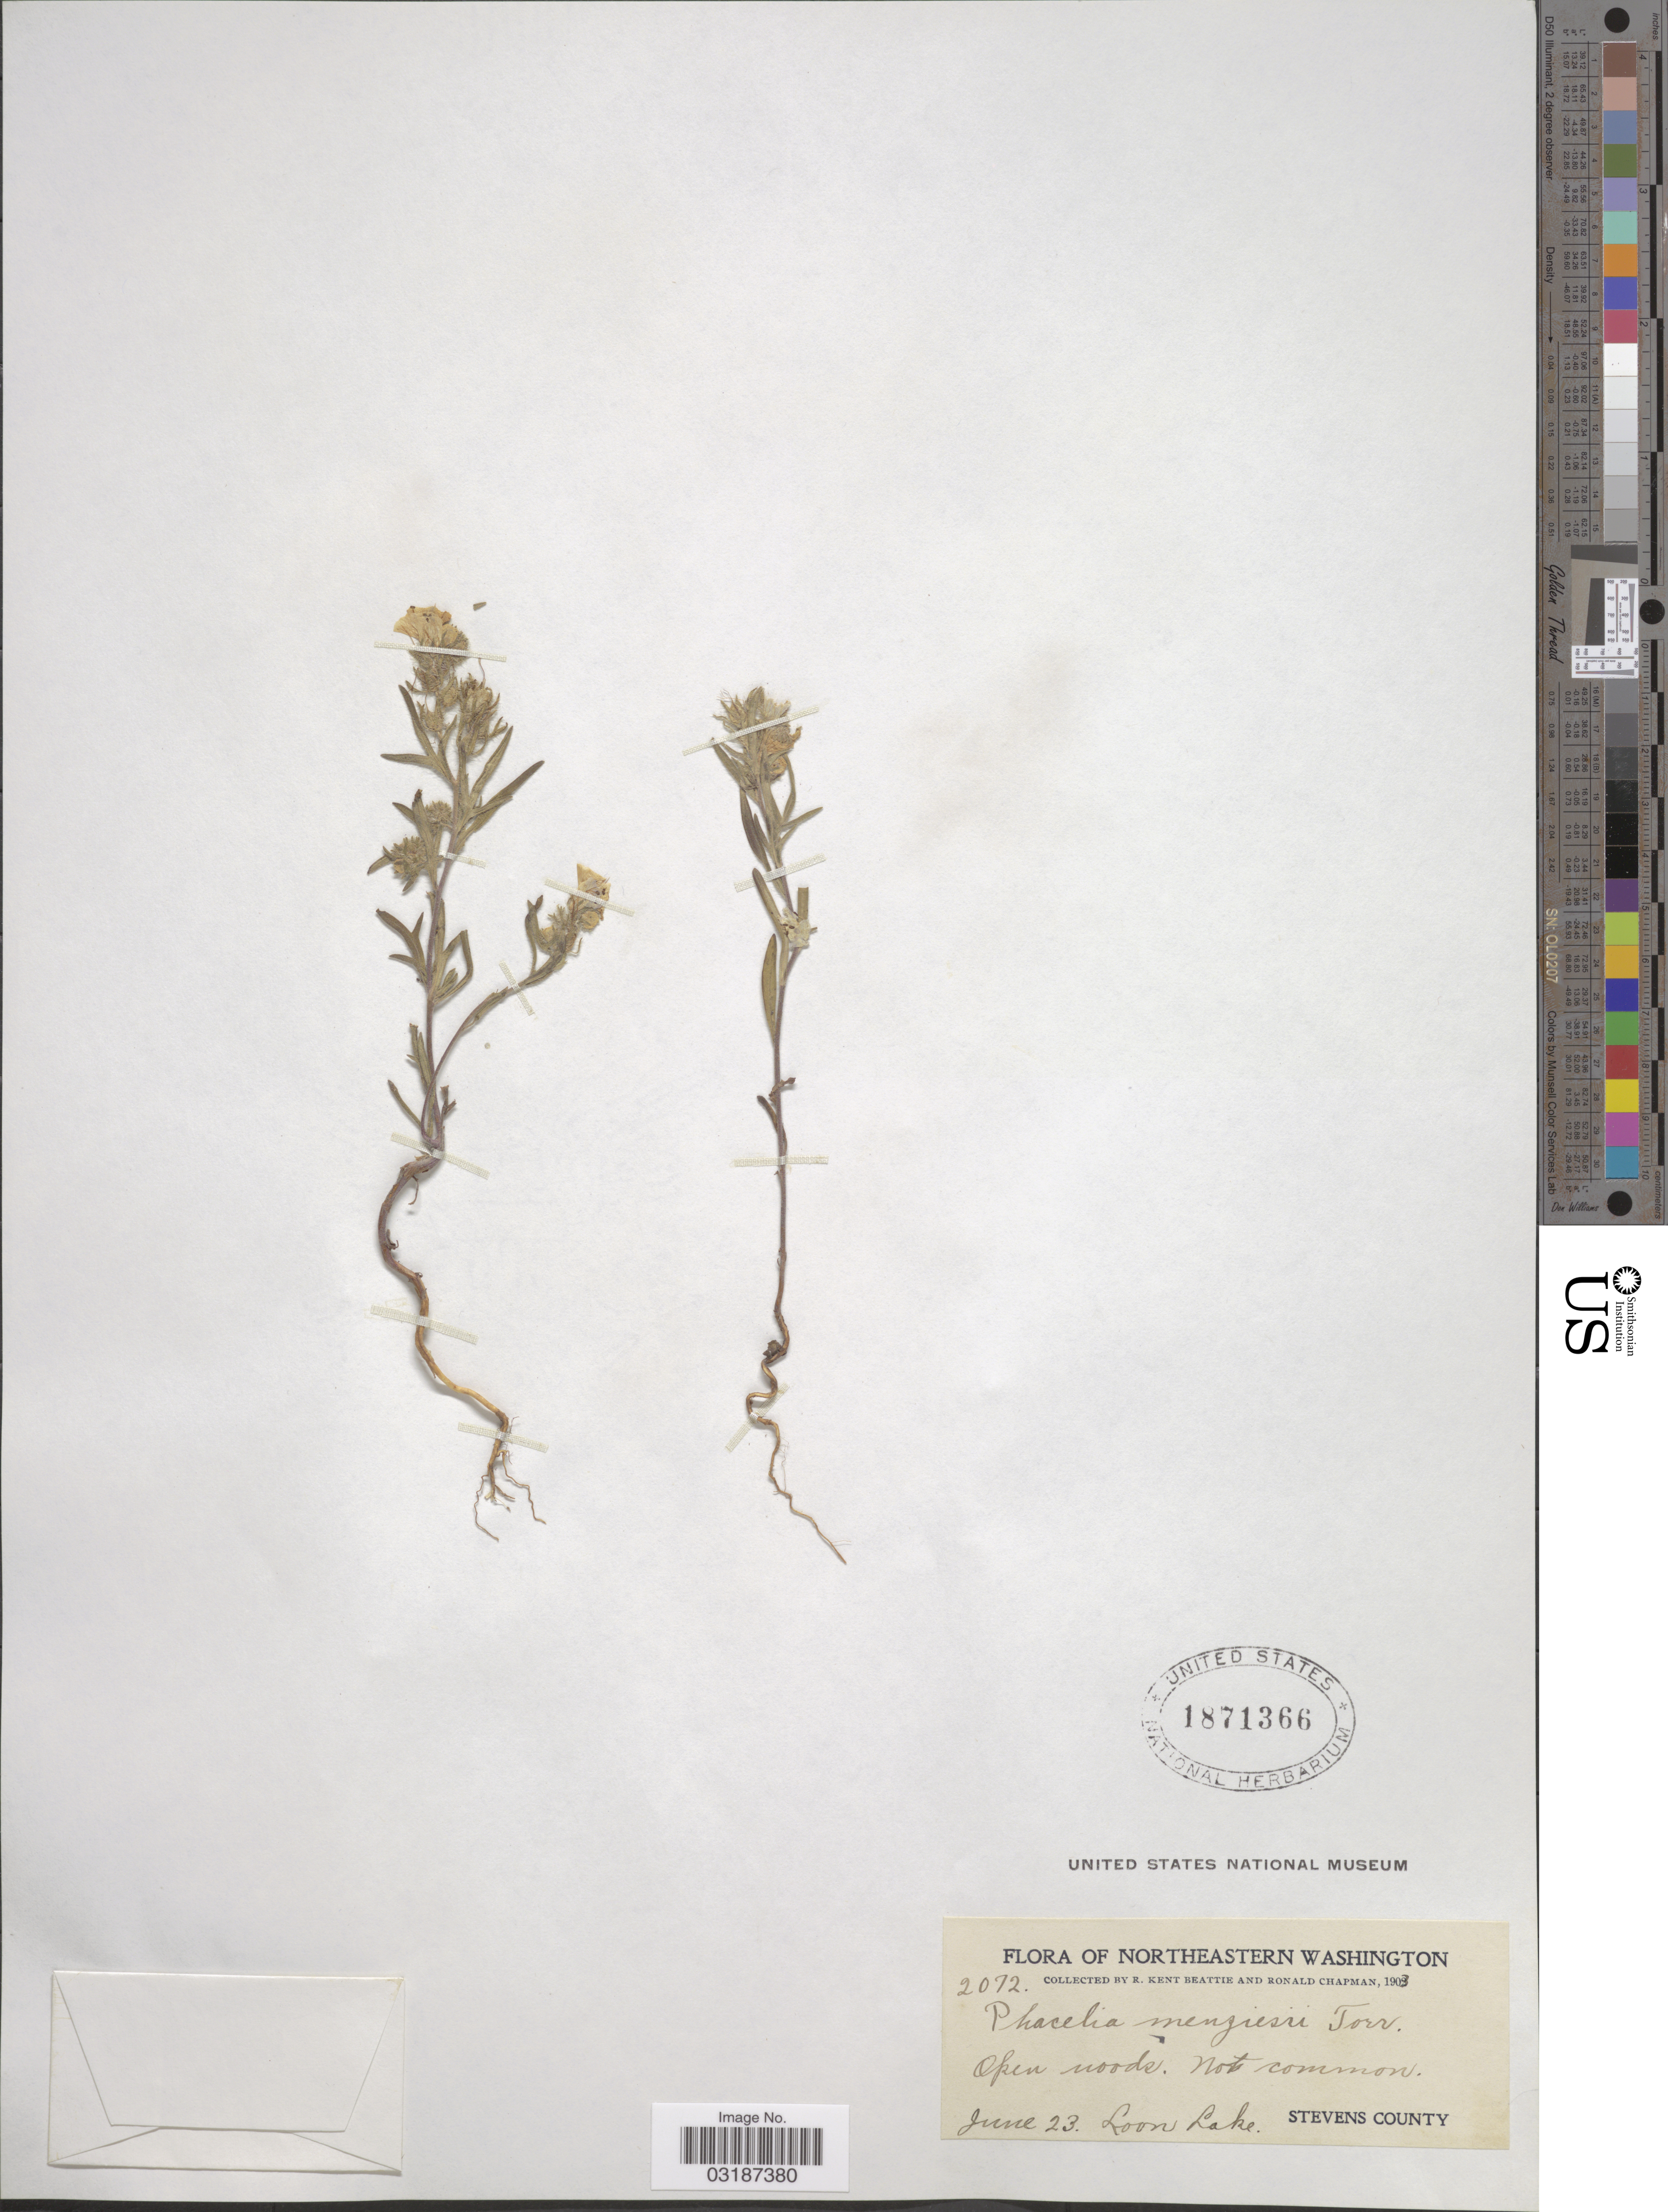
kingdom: Plantae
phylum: Tracheophyta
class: Magnoliopsida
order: Boraginales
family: Hydrophyllaceae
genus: Phacelia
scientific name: Phacelia linearis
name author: (Pursh) Holz.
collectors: R. K. Beattie & R. Chapman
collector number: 2072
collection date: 1903-06-23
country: United States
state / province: Washington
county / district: Stevens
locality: Northeastern Washington. Open woods. Not Common. Loon Lake. Stevens County.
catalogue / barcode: US 1871366